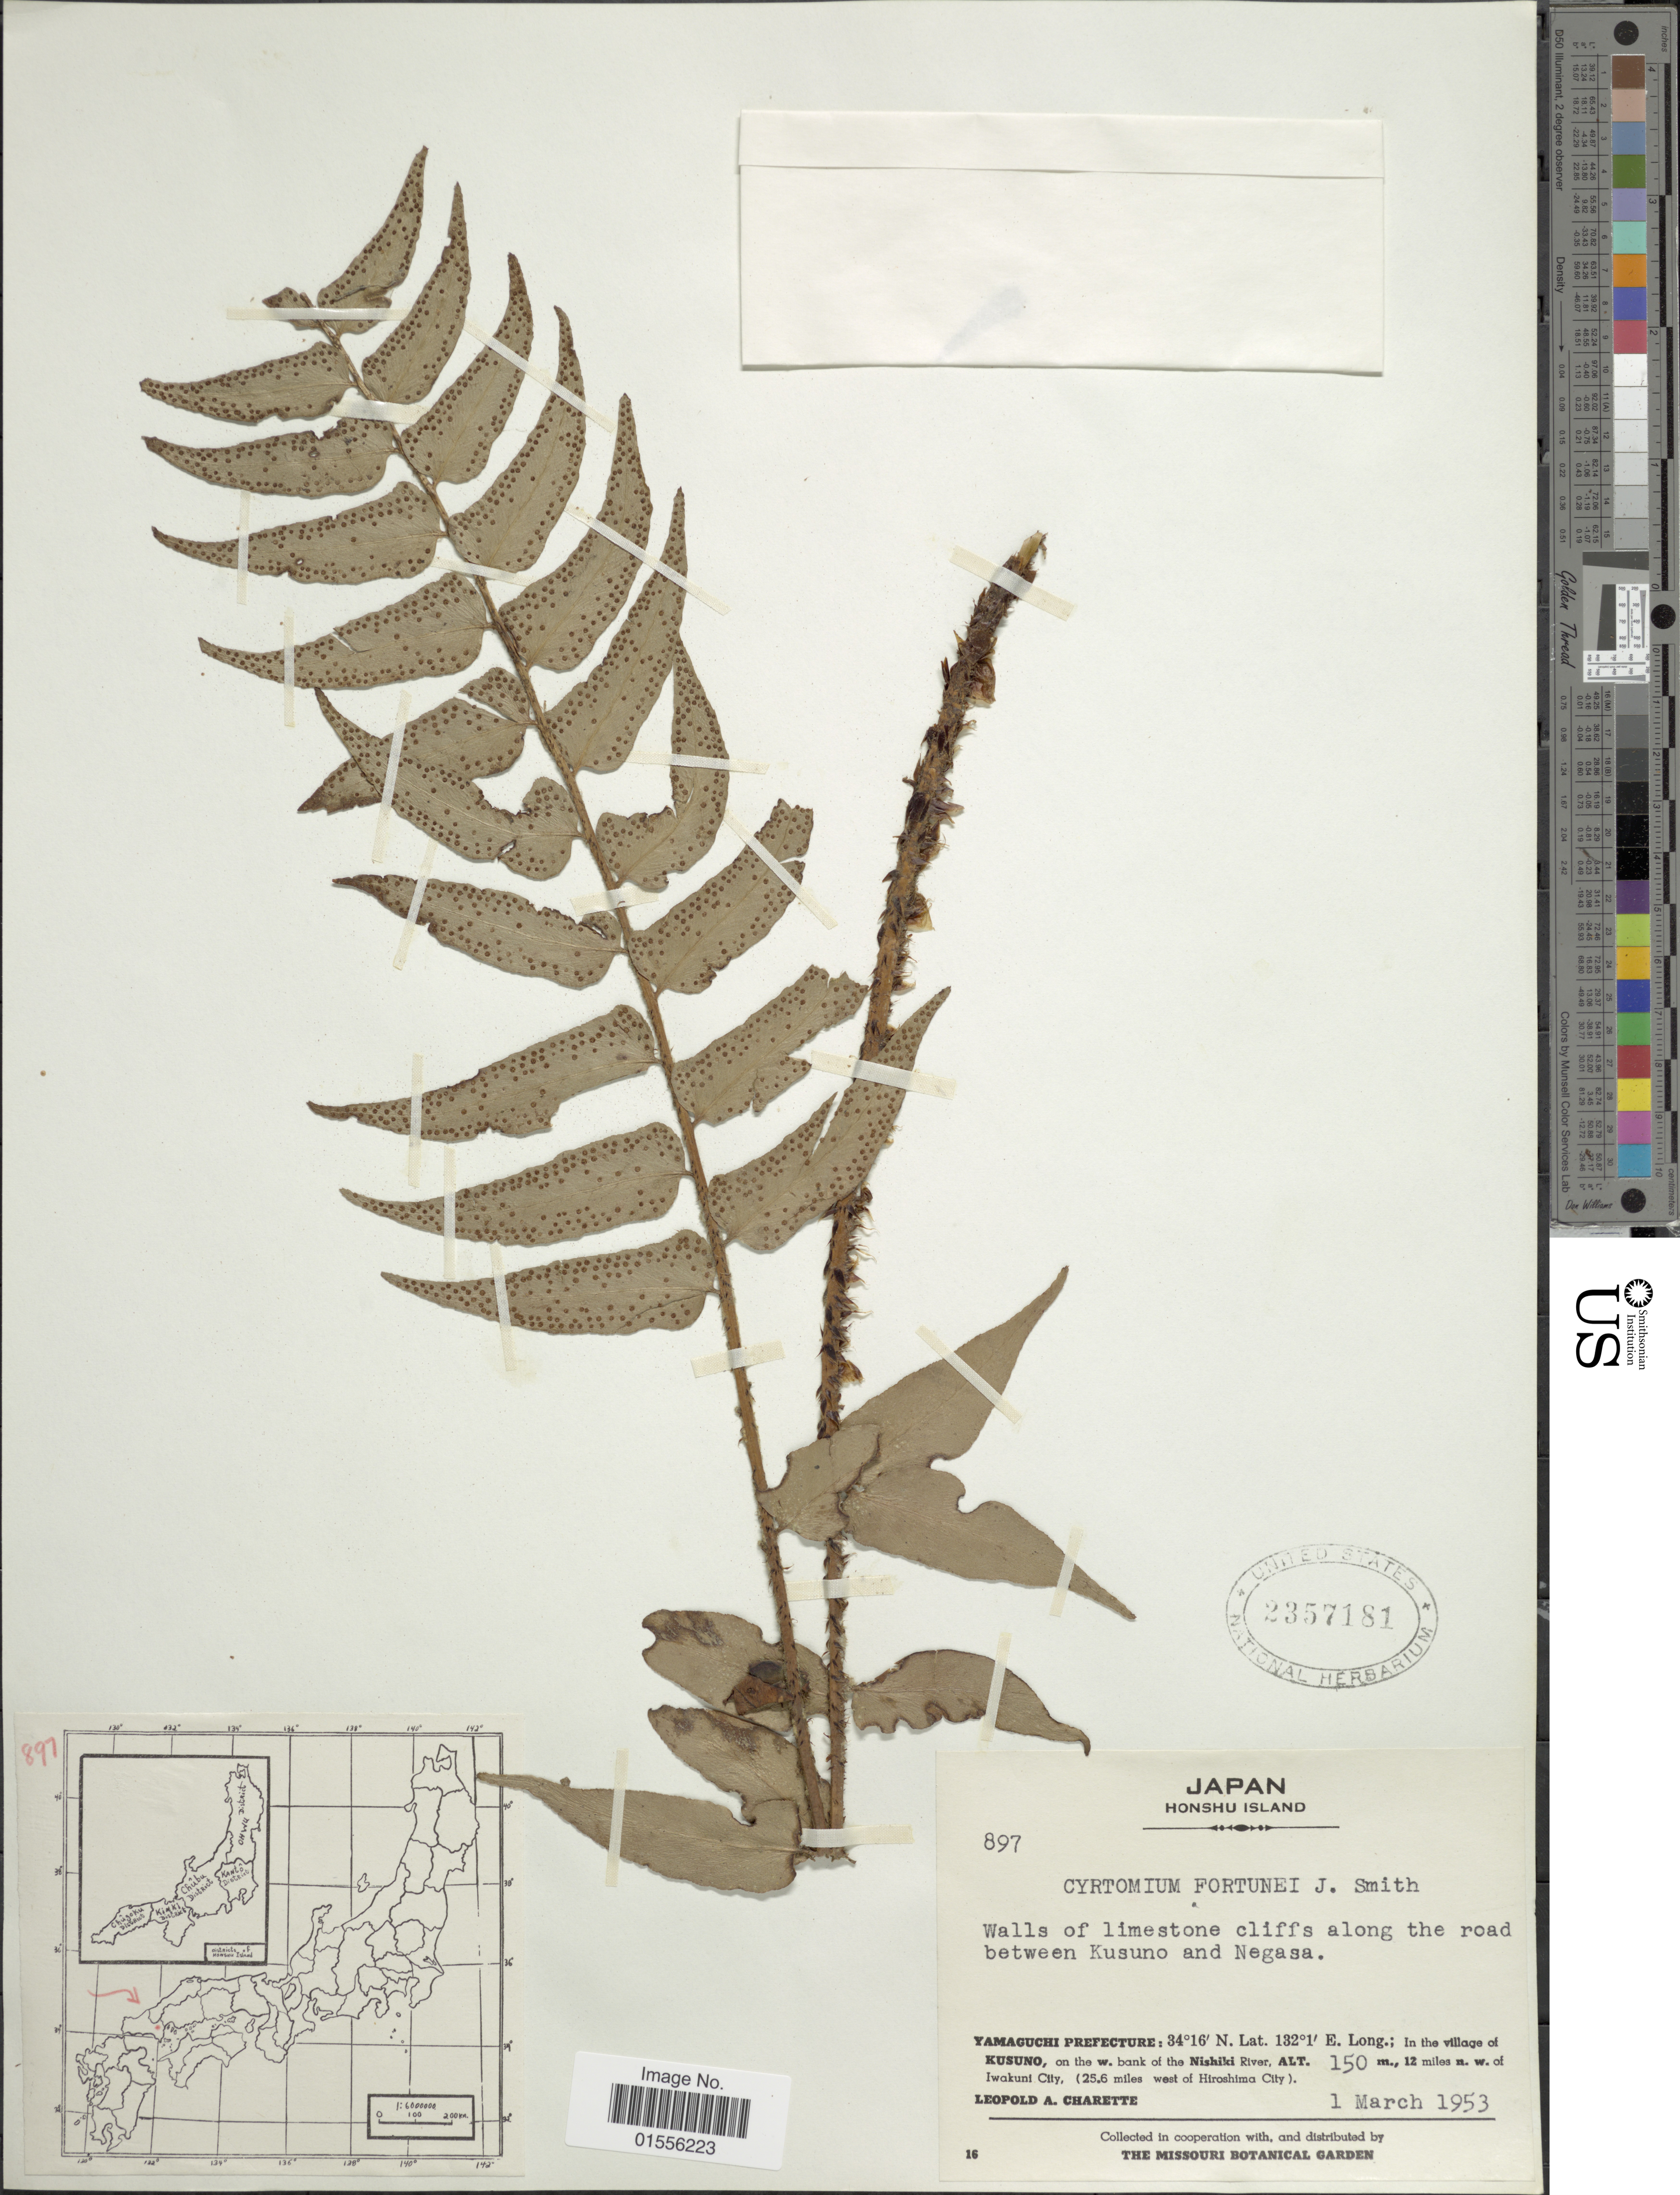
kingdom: Plantae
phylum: Tracheophyta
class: Polypodiopsida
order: Polypodiales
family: Dryopteridaceae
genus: Cyrtomium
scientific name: Cyrtomium fortunei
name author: J. Sm.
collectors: L. A. Charette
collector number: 897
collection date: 1953-03-01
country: Japan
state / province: Yamaguti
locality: Honshu Island, Walls of limestone cliffs along the road between Kusuno and Negasa, Yamaguchi Prefecture; in the village of Kusuno, on the w. bank of the Nishiki River, 12 miles n.w. of Iwakuni City (25.6 miles west of Hiroshima City)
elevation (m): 150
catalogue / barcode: US 2357181